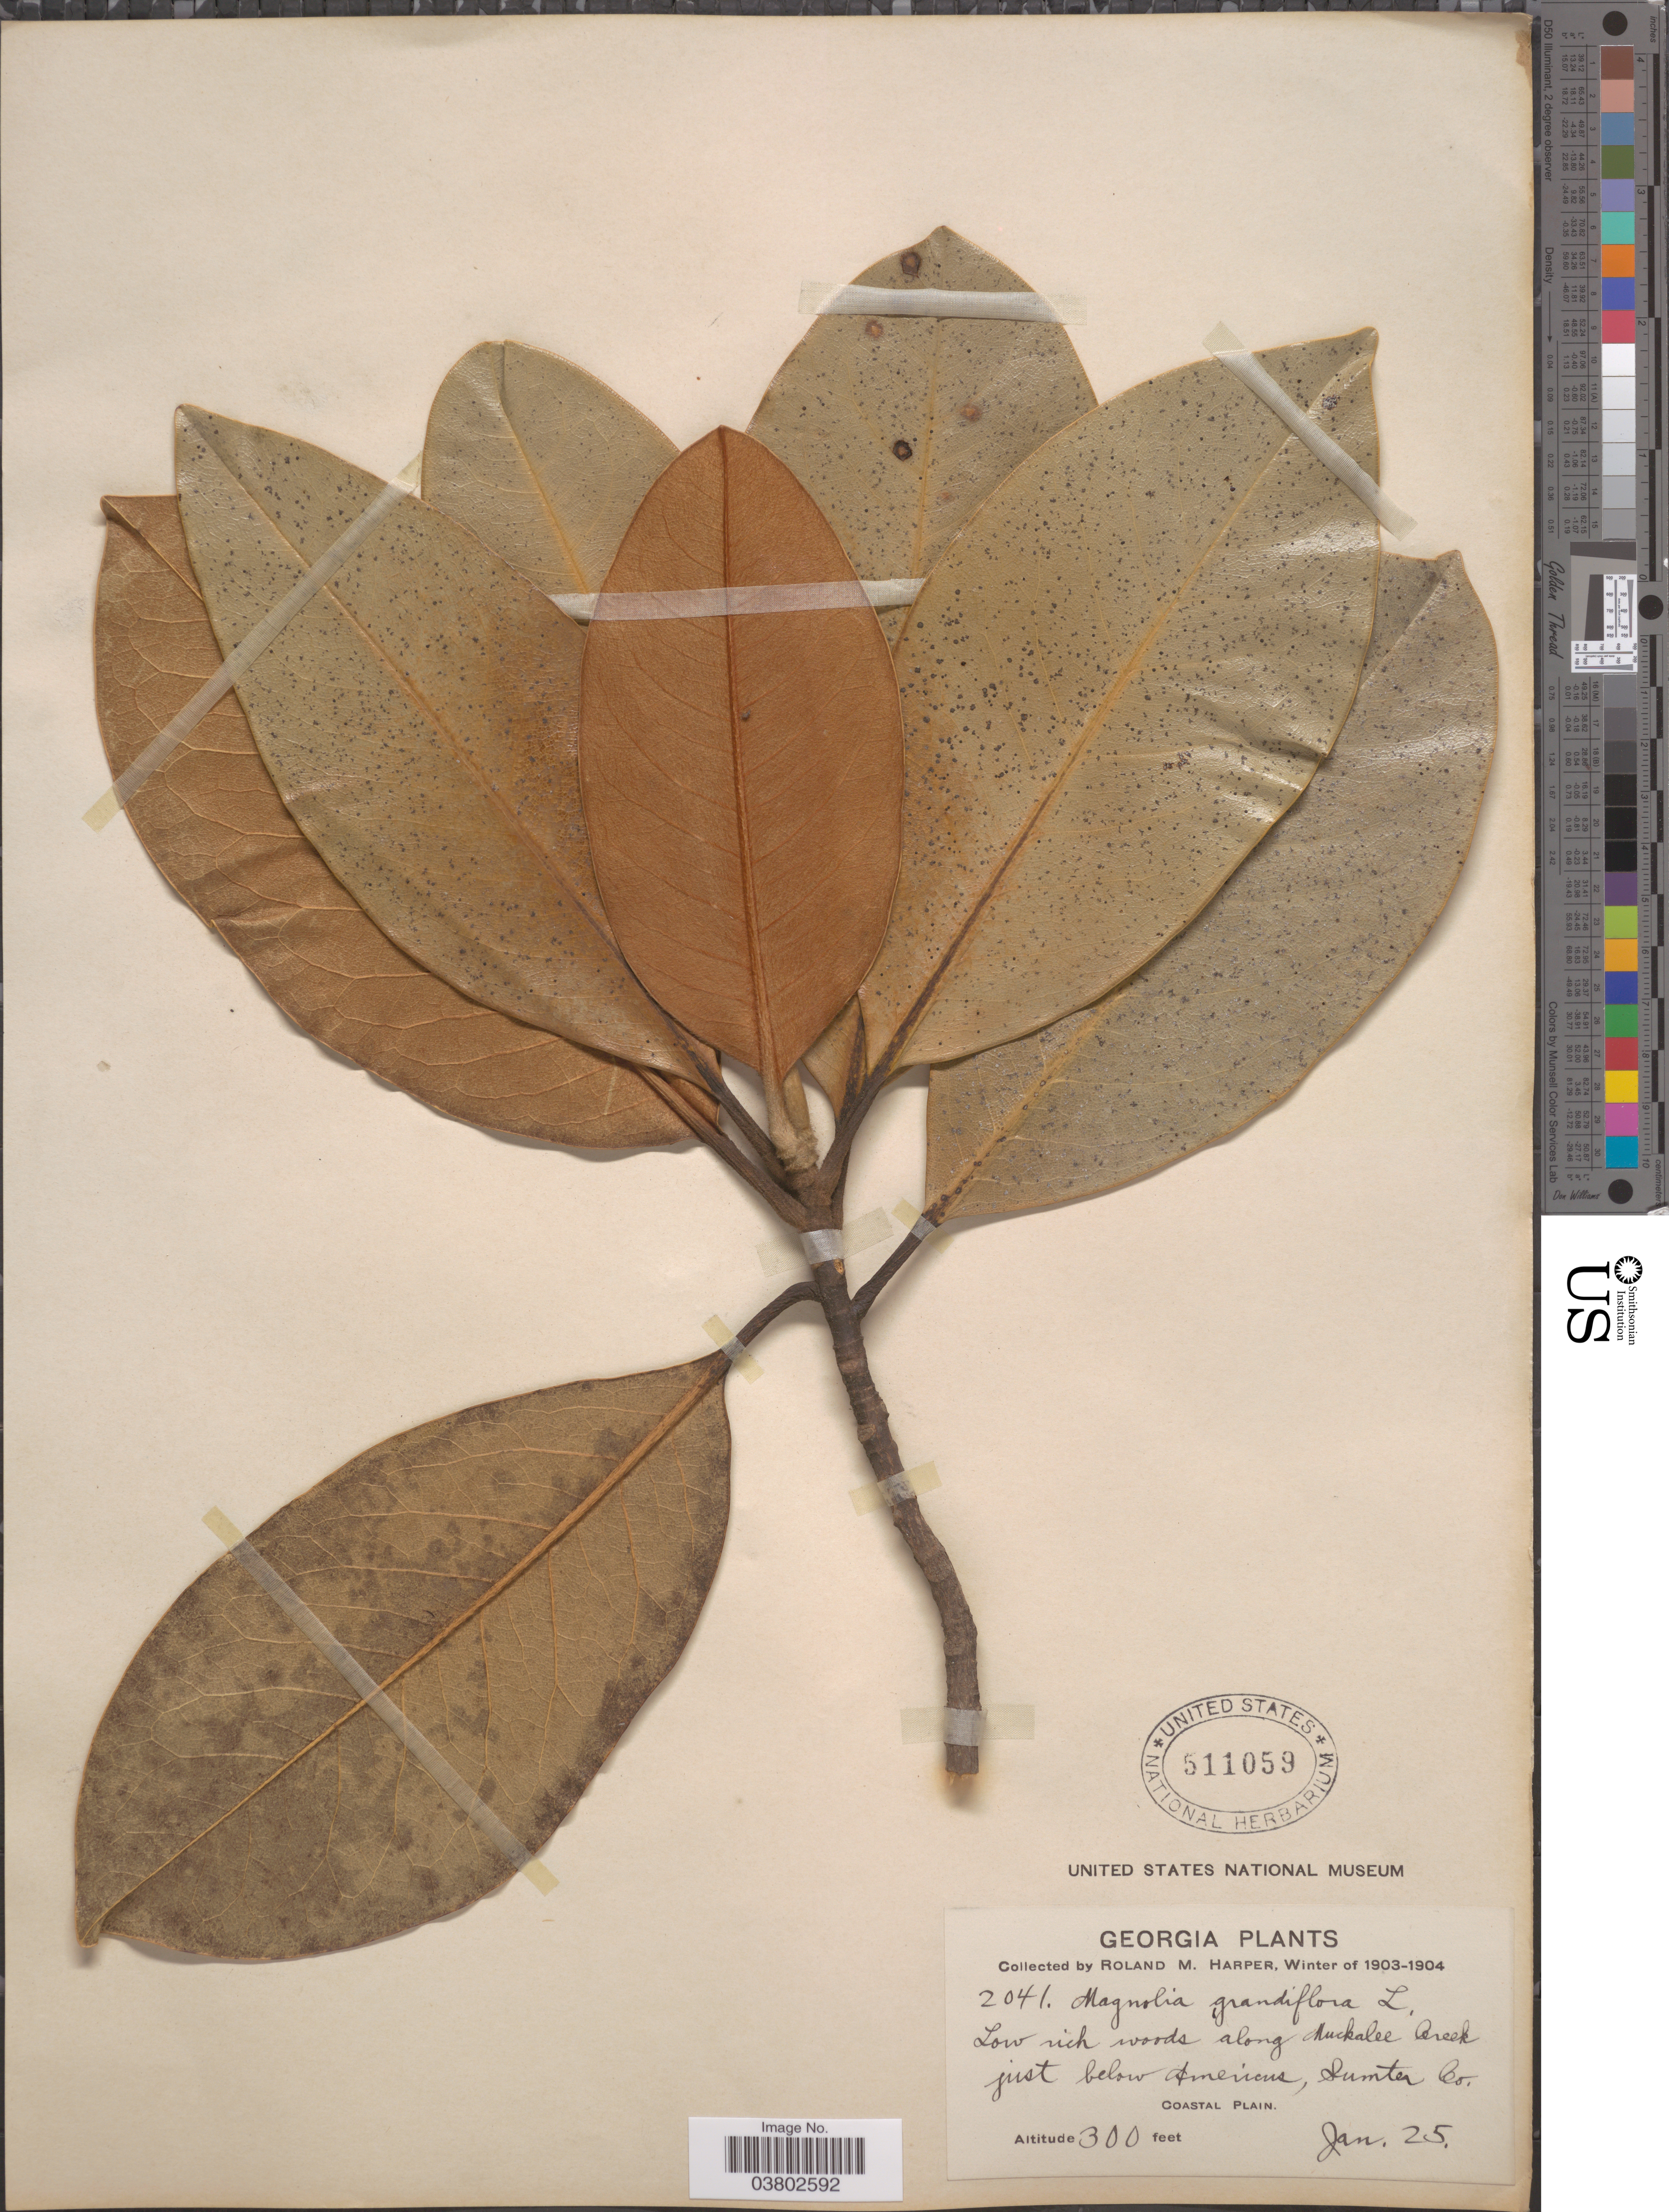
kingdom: Plantae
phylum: Tracheophyta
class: Magnoliopsida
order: Magnoliales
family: Magnoliaceae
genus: Magnolia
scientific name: Magnolia grandiflora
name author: L.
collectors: R. M. Harper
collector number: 2041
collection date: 1903-01-25/1904-01-25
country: United States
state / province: Georgia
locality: Low rich woods along Muckaee Creek, just below Americans, Sumter Co. Coastal Plain.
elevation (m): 91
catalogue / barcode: US 511059